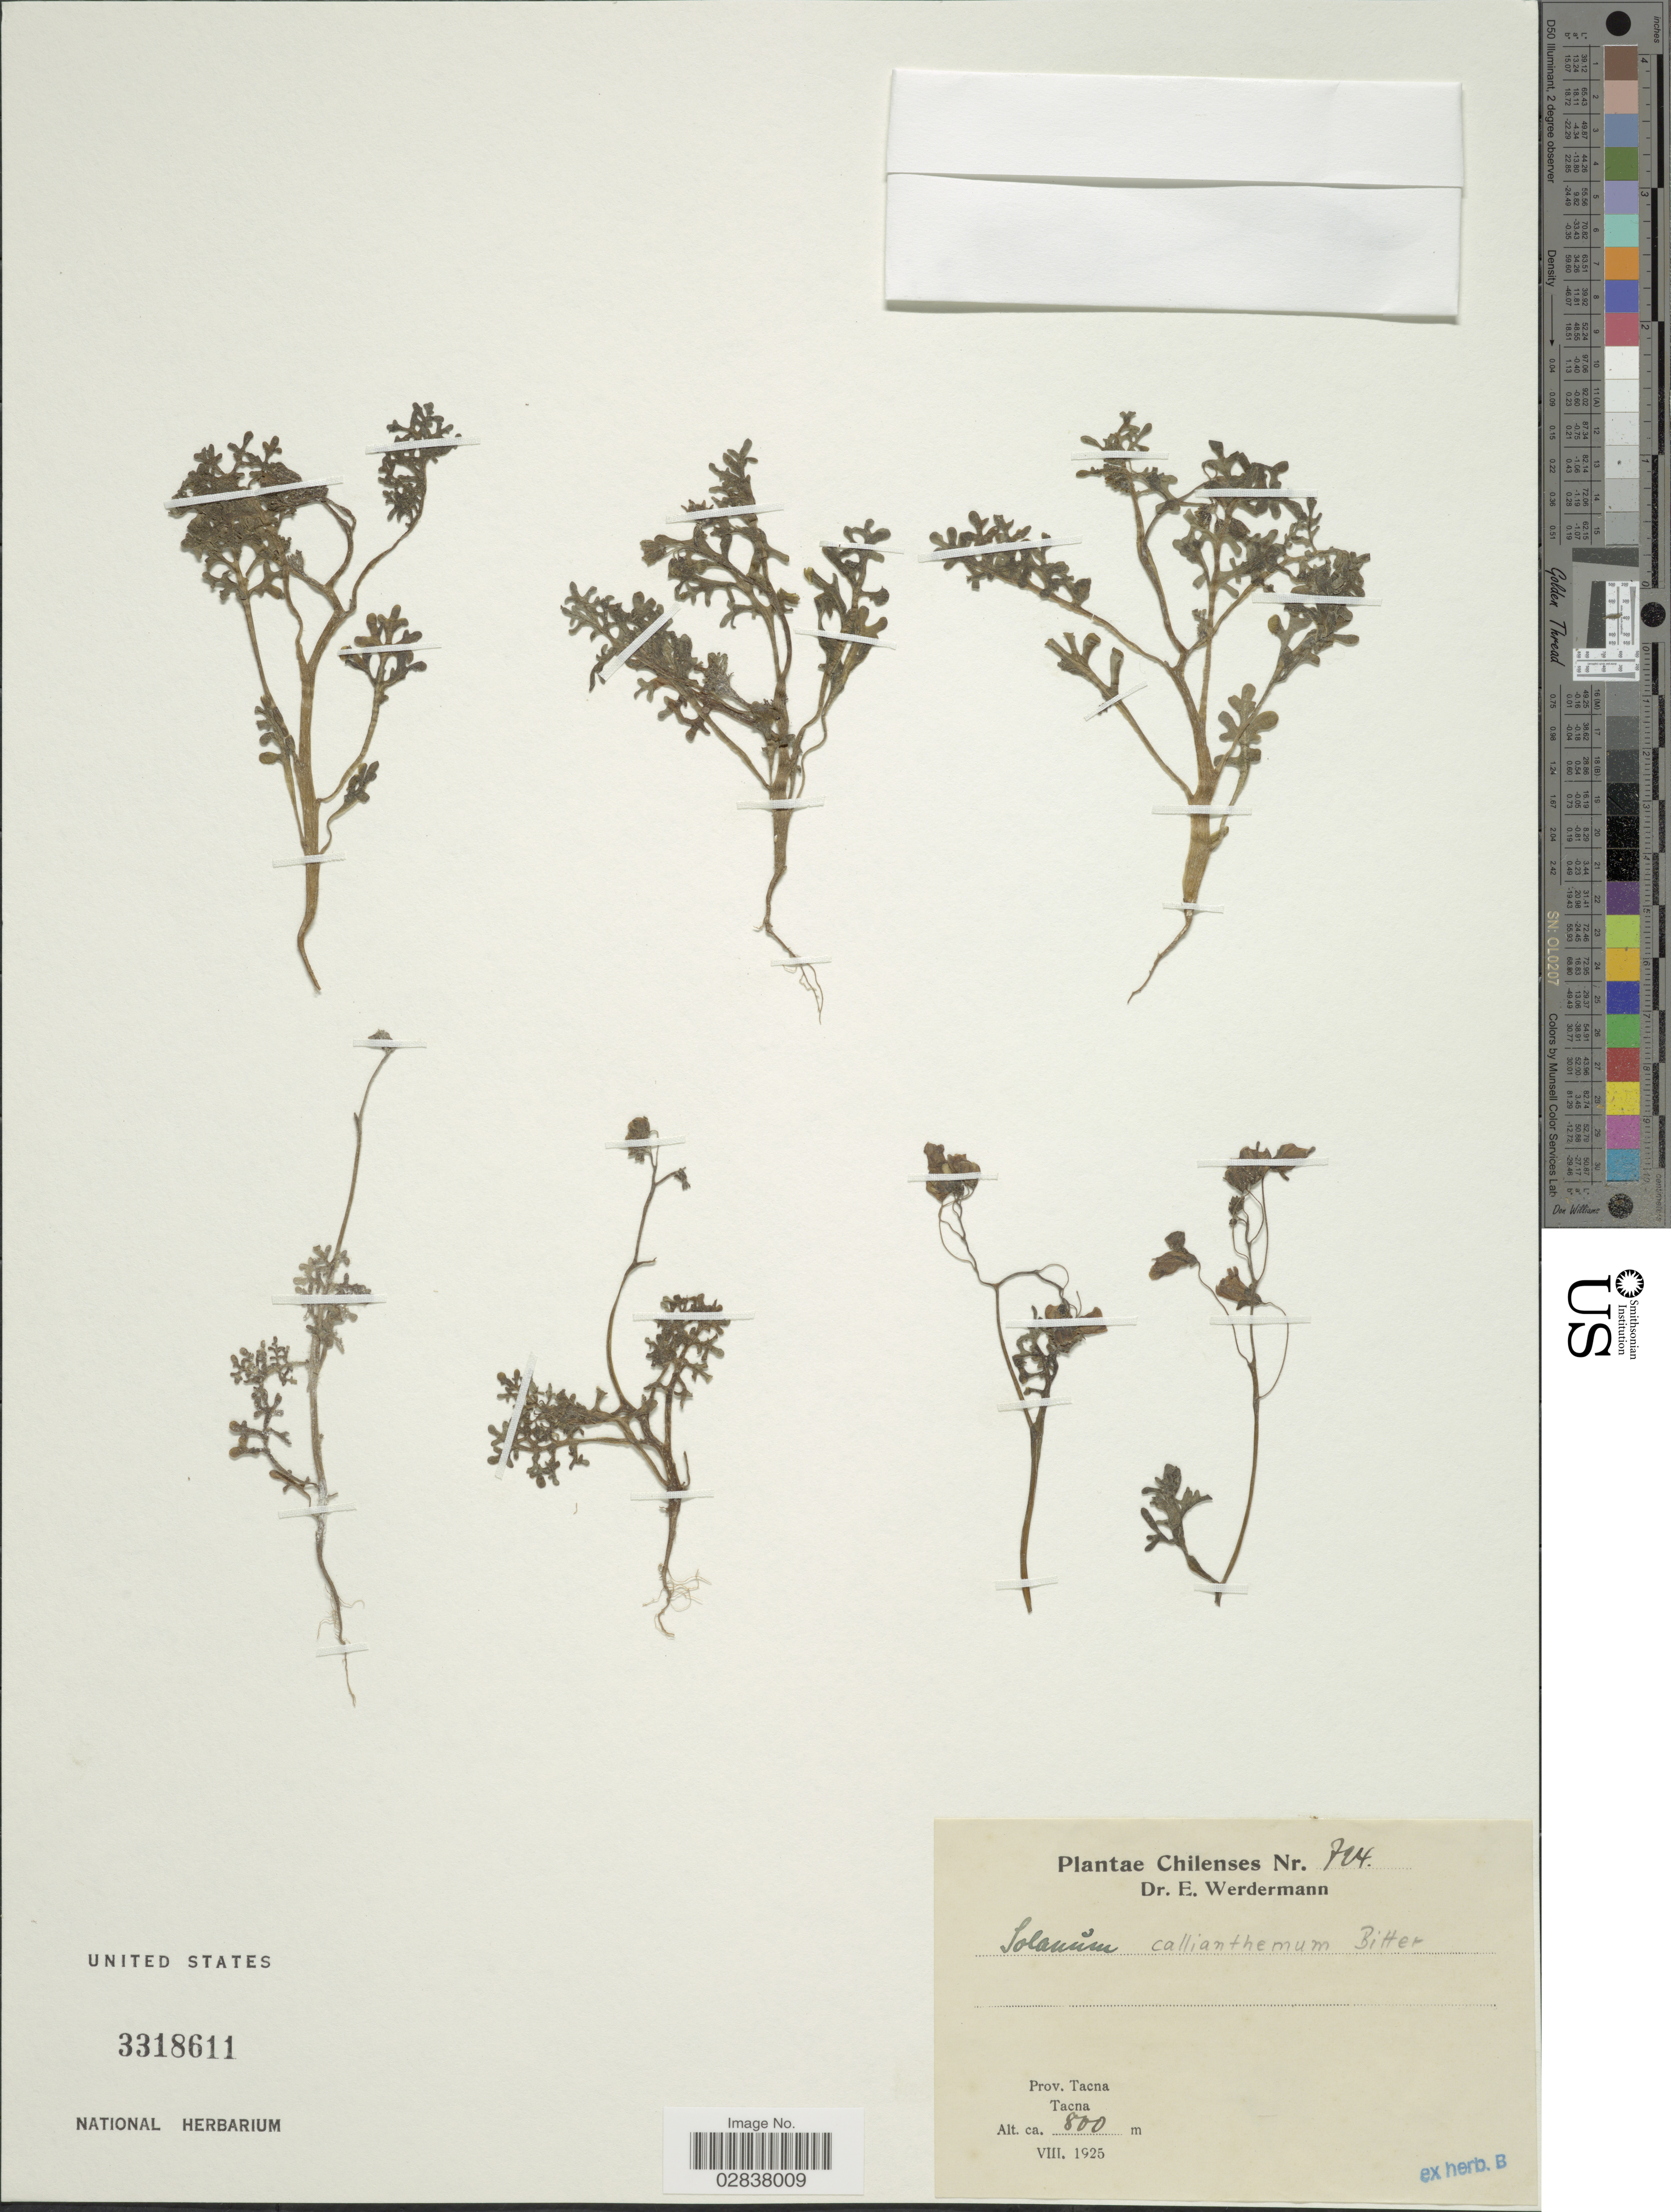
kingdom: Plantae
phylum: Tracheophyta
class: Magnoliopsida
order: Solanales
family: Solanaceae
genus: Solanum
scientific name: Solanum callianthemum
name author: Bitter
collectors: E. Werdermann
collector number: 724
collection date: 1925-08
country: Peru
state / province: Tacna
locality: Tacna.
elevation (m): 800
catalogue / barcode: US 3318611